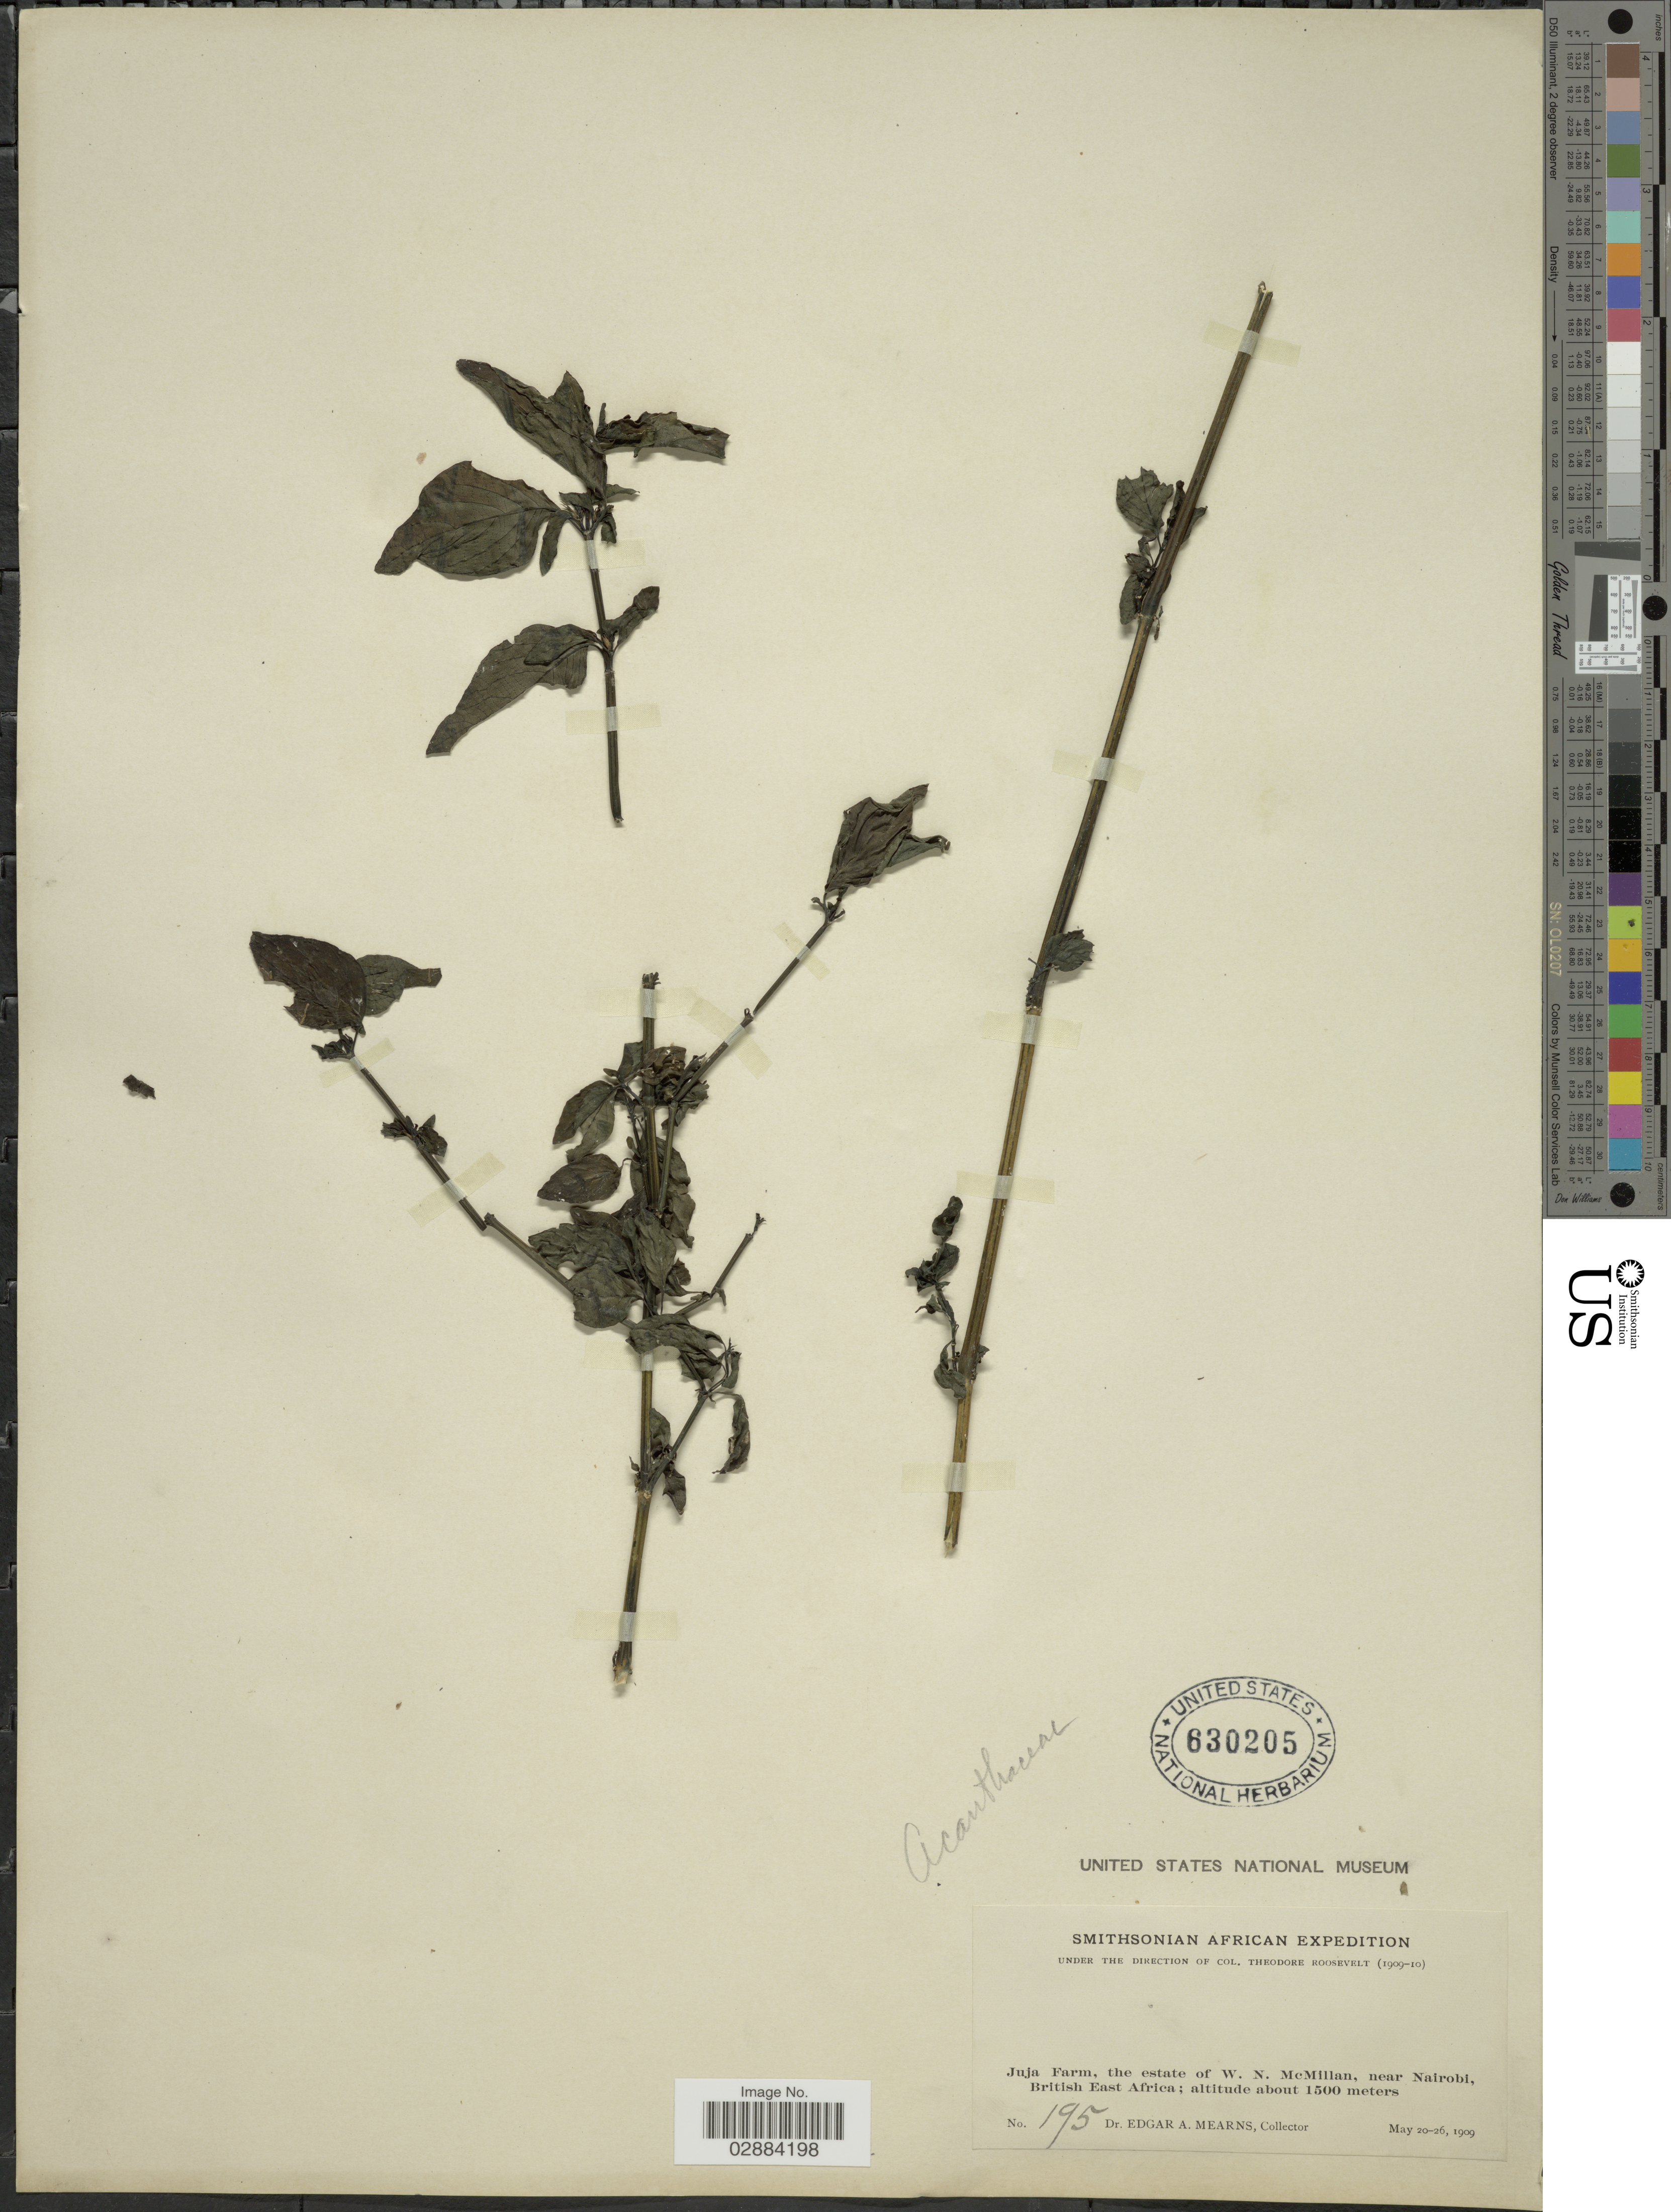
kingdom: Plantae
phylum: Tracheophyta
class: Magnoliopsida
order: Lamiales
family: Acanthaceae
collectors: E. A. Mearns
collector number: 195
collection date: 1909-05-20/1909-05-26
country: Kenya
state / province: Nairobi Area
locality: Juja Farm, the estate of W.N. McMillan, near Nairobi.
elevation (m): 1500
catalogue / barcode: US 630205